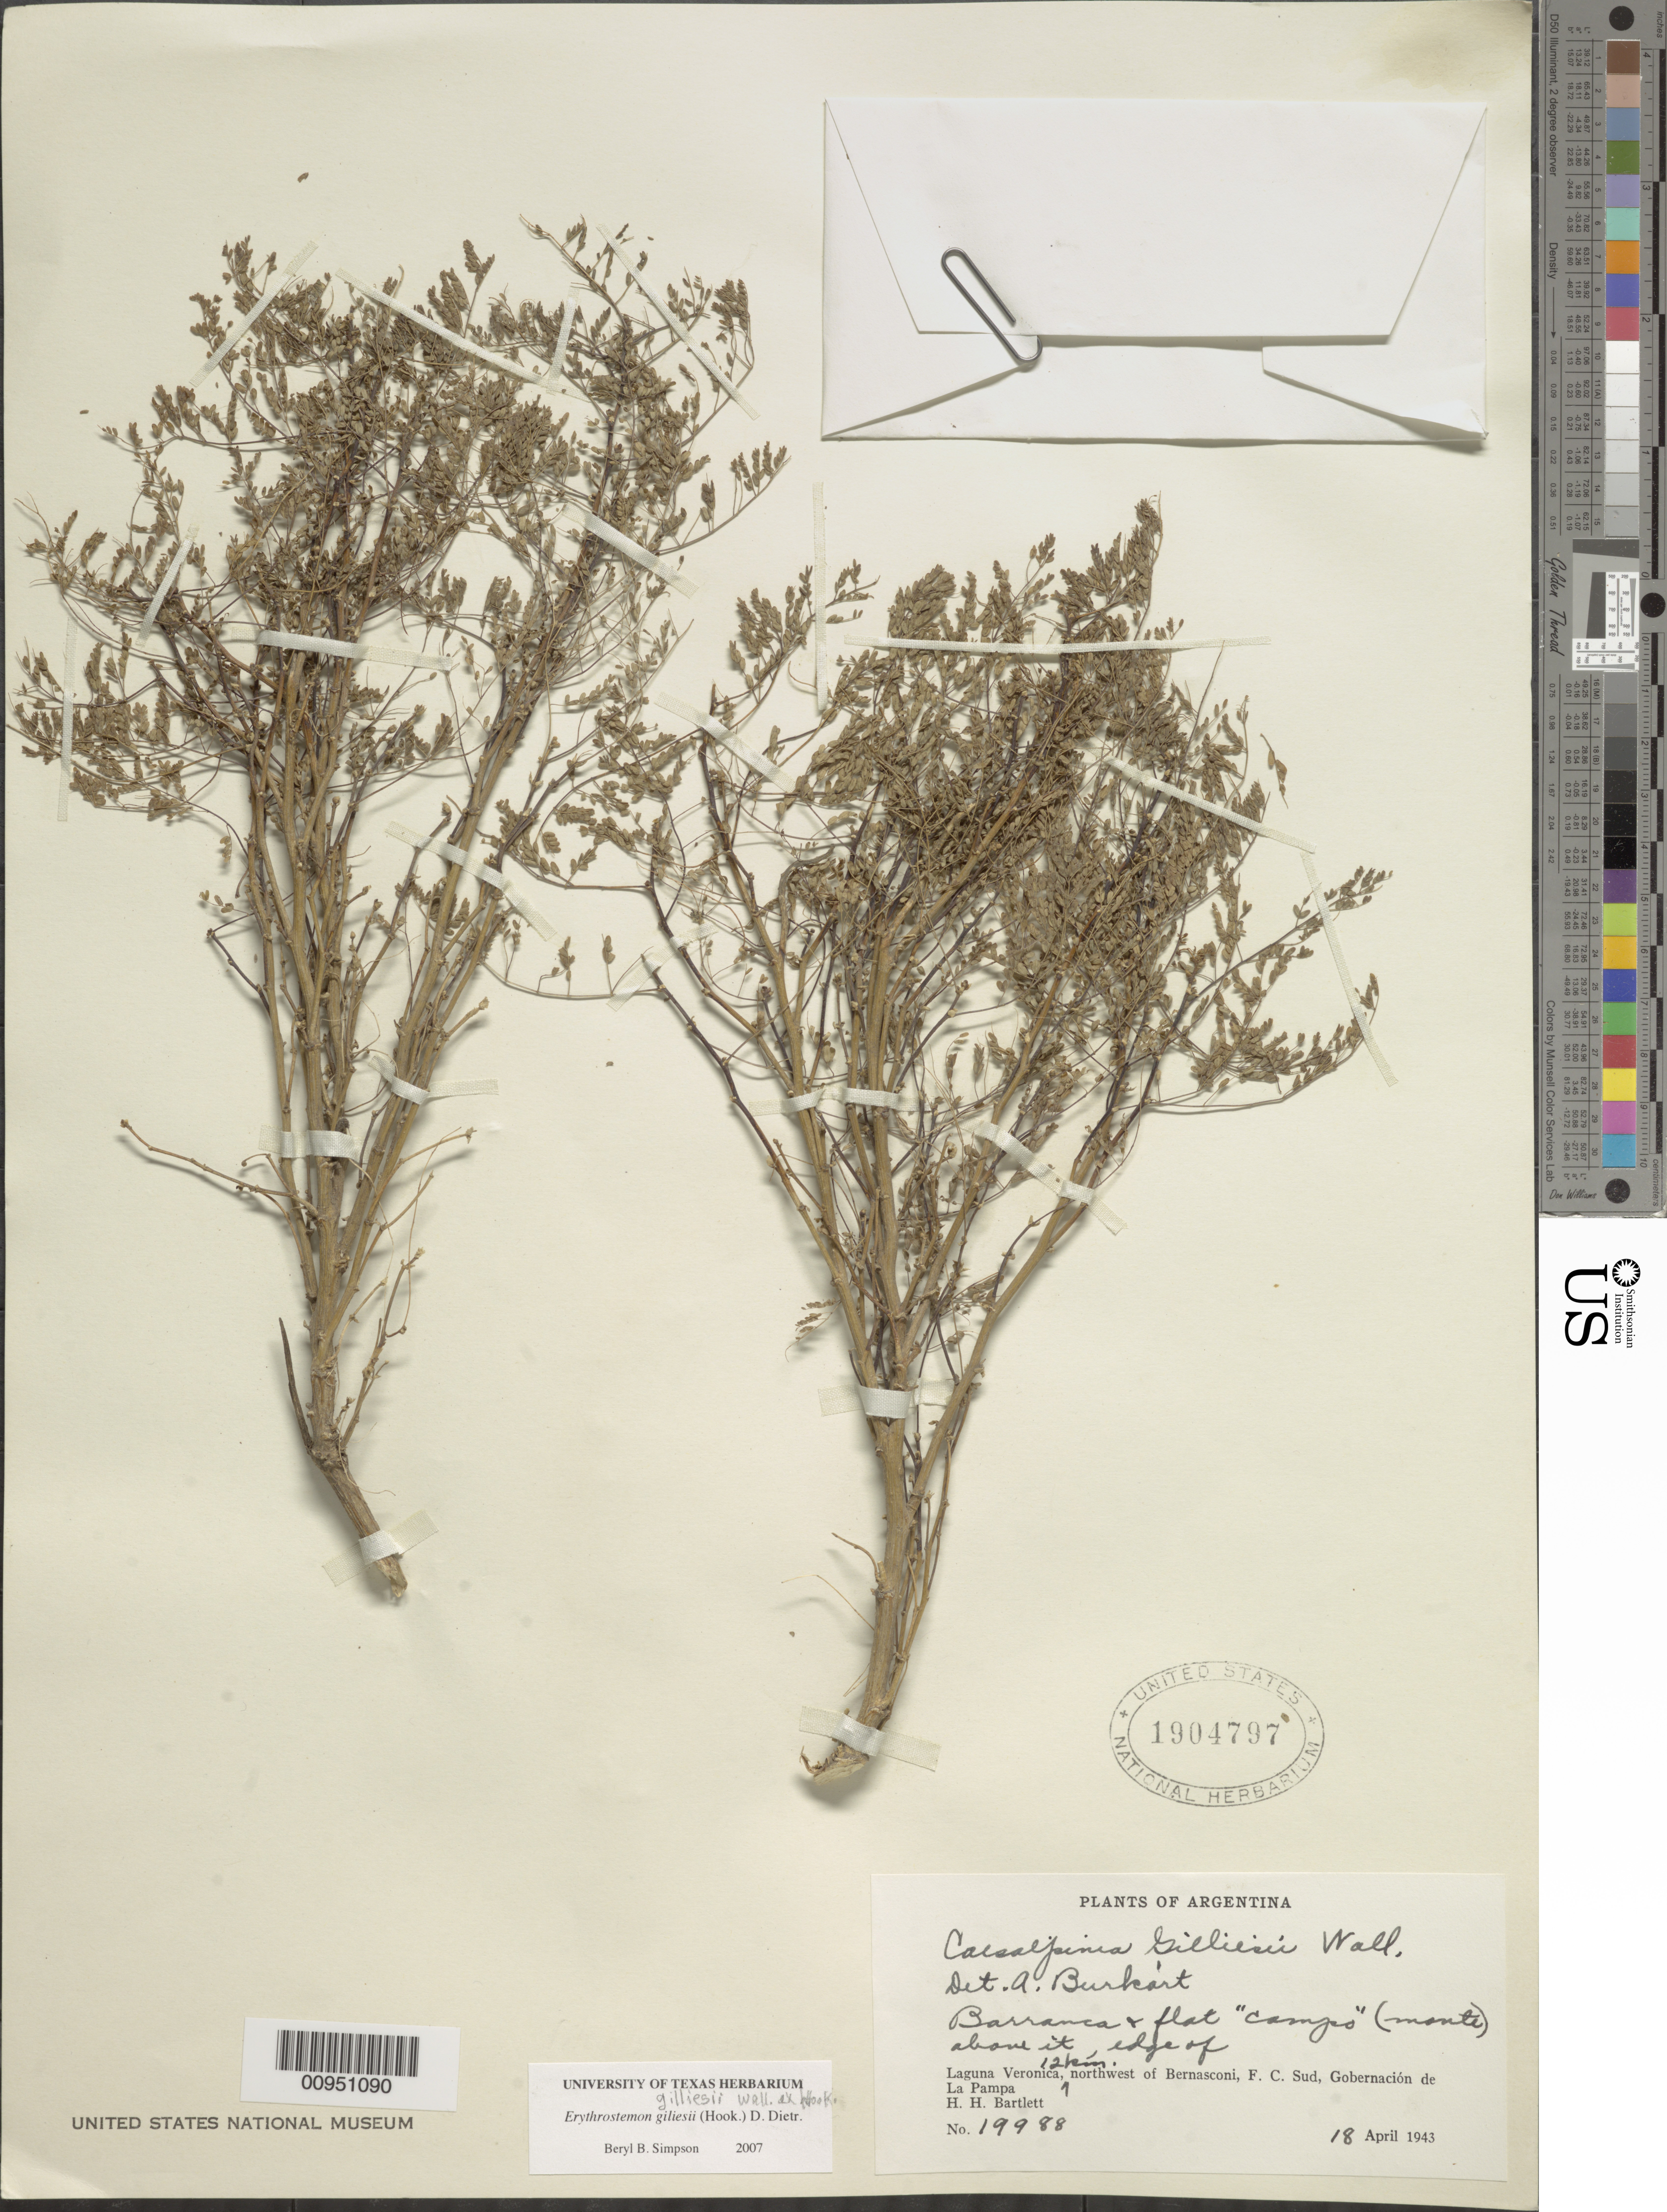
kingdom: Plantae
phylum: Tracheophyta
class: Magnoliopsida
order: Fabales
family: Fabaceae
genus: Erythrostemon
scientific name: Erythrostemon gilliesii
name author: (Hook.) Klotzsch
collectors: H. H. Bartlett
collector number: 19988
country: Argentina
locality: Laguna Veronica, NW of Bernasconi, FC. Sud, Gobernacion de La Pampa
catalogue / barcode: US 1904797